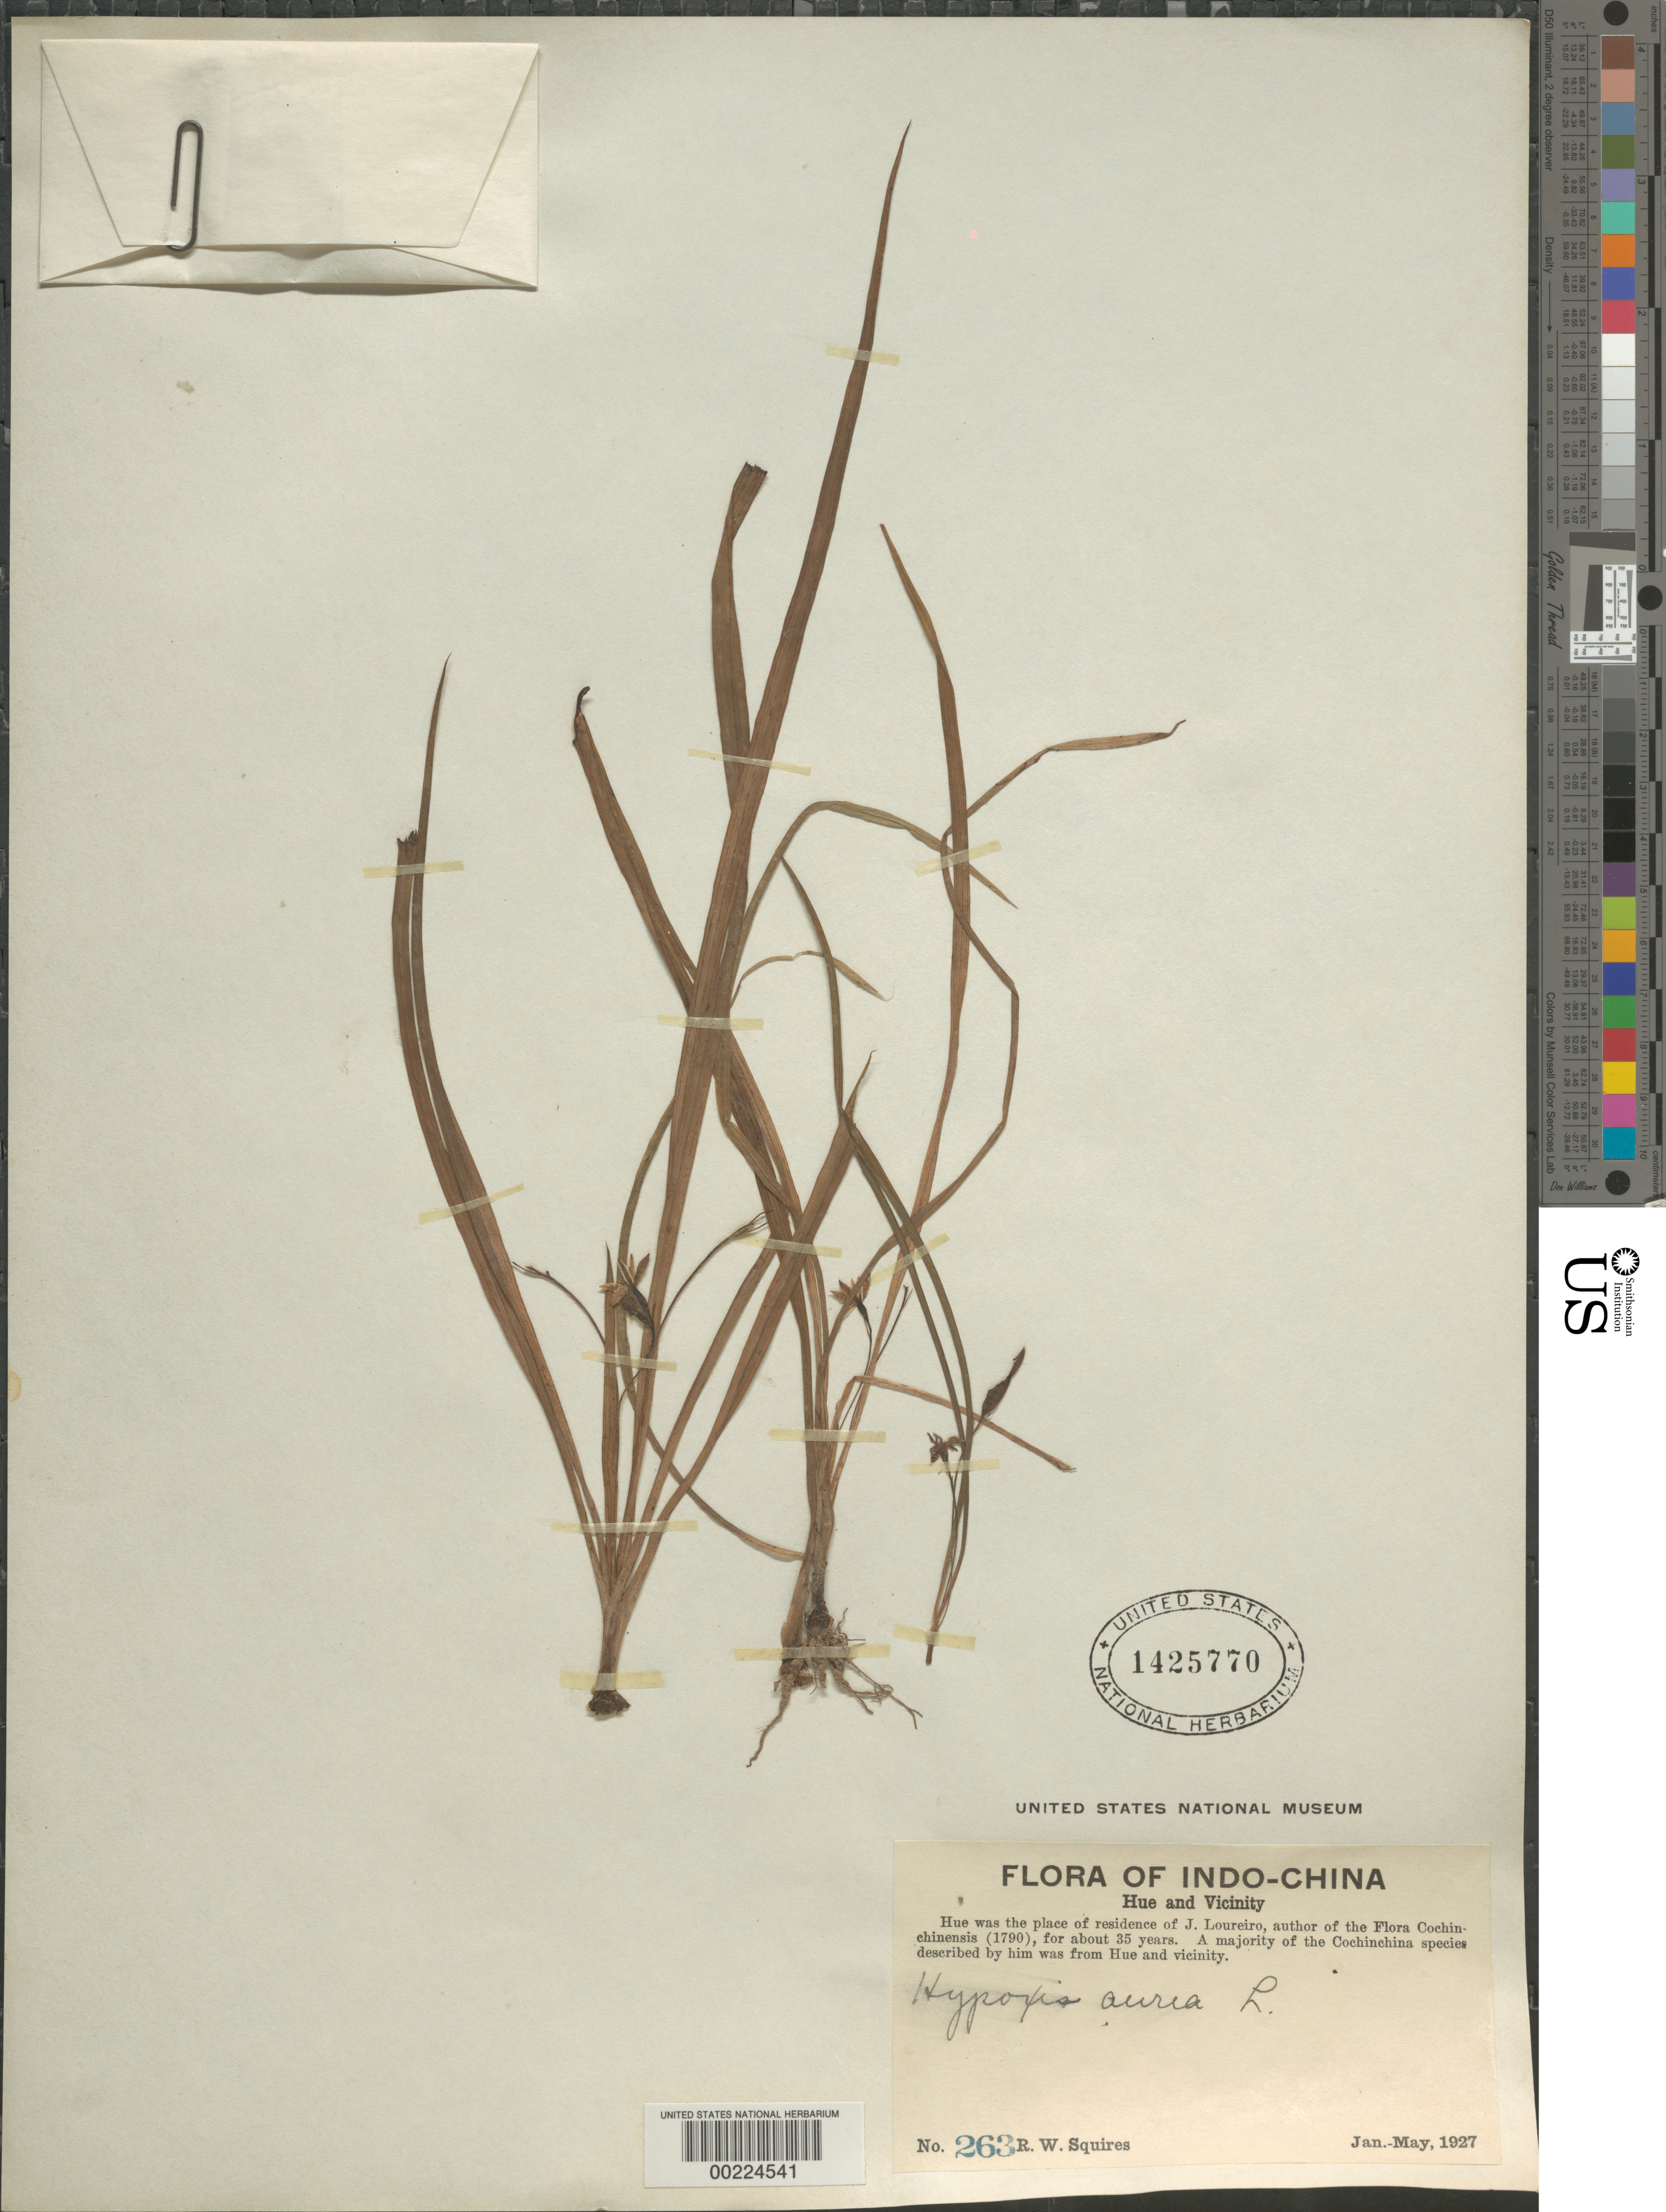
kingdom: Plantae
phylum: Tracheophyta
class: Liliopsida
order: Asparagales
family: Hypoxidaceae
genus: Hypoxis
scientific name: Hypoxis aurea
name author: Lour.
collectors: R. Squires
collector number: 263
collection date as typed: Jan 1927 to -- May 1927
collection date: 1927-01/1927-05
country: Vietnam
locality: Hue and vicinity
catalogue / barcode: US 1425770